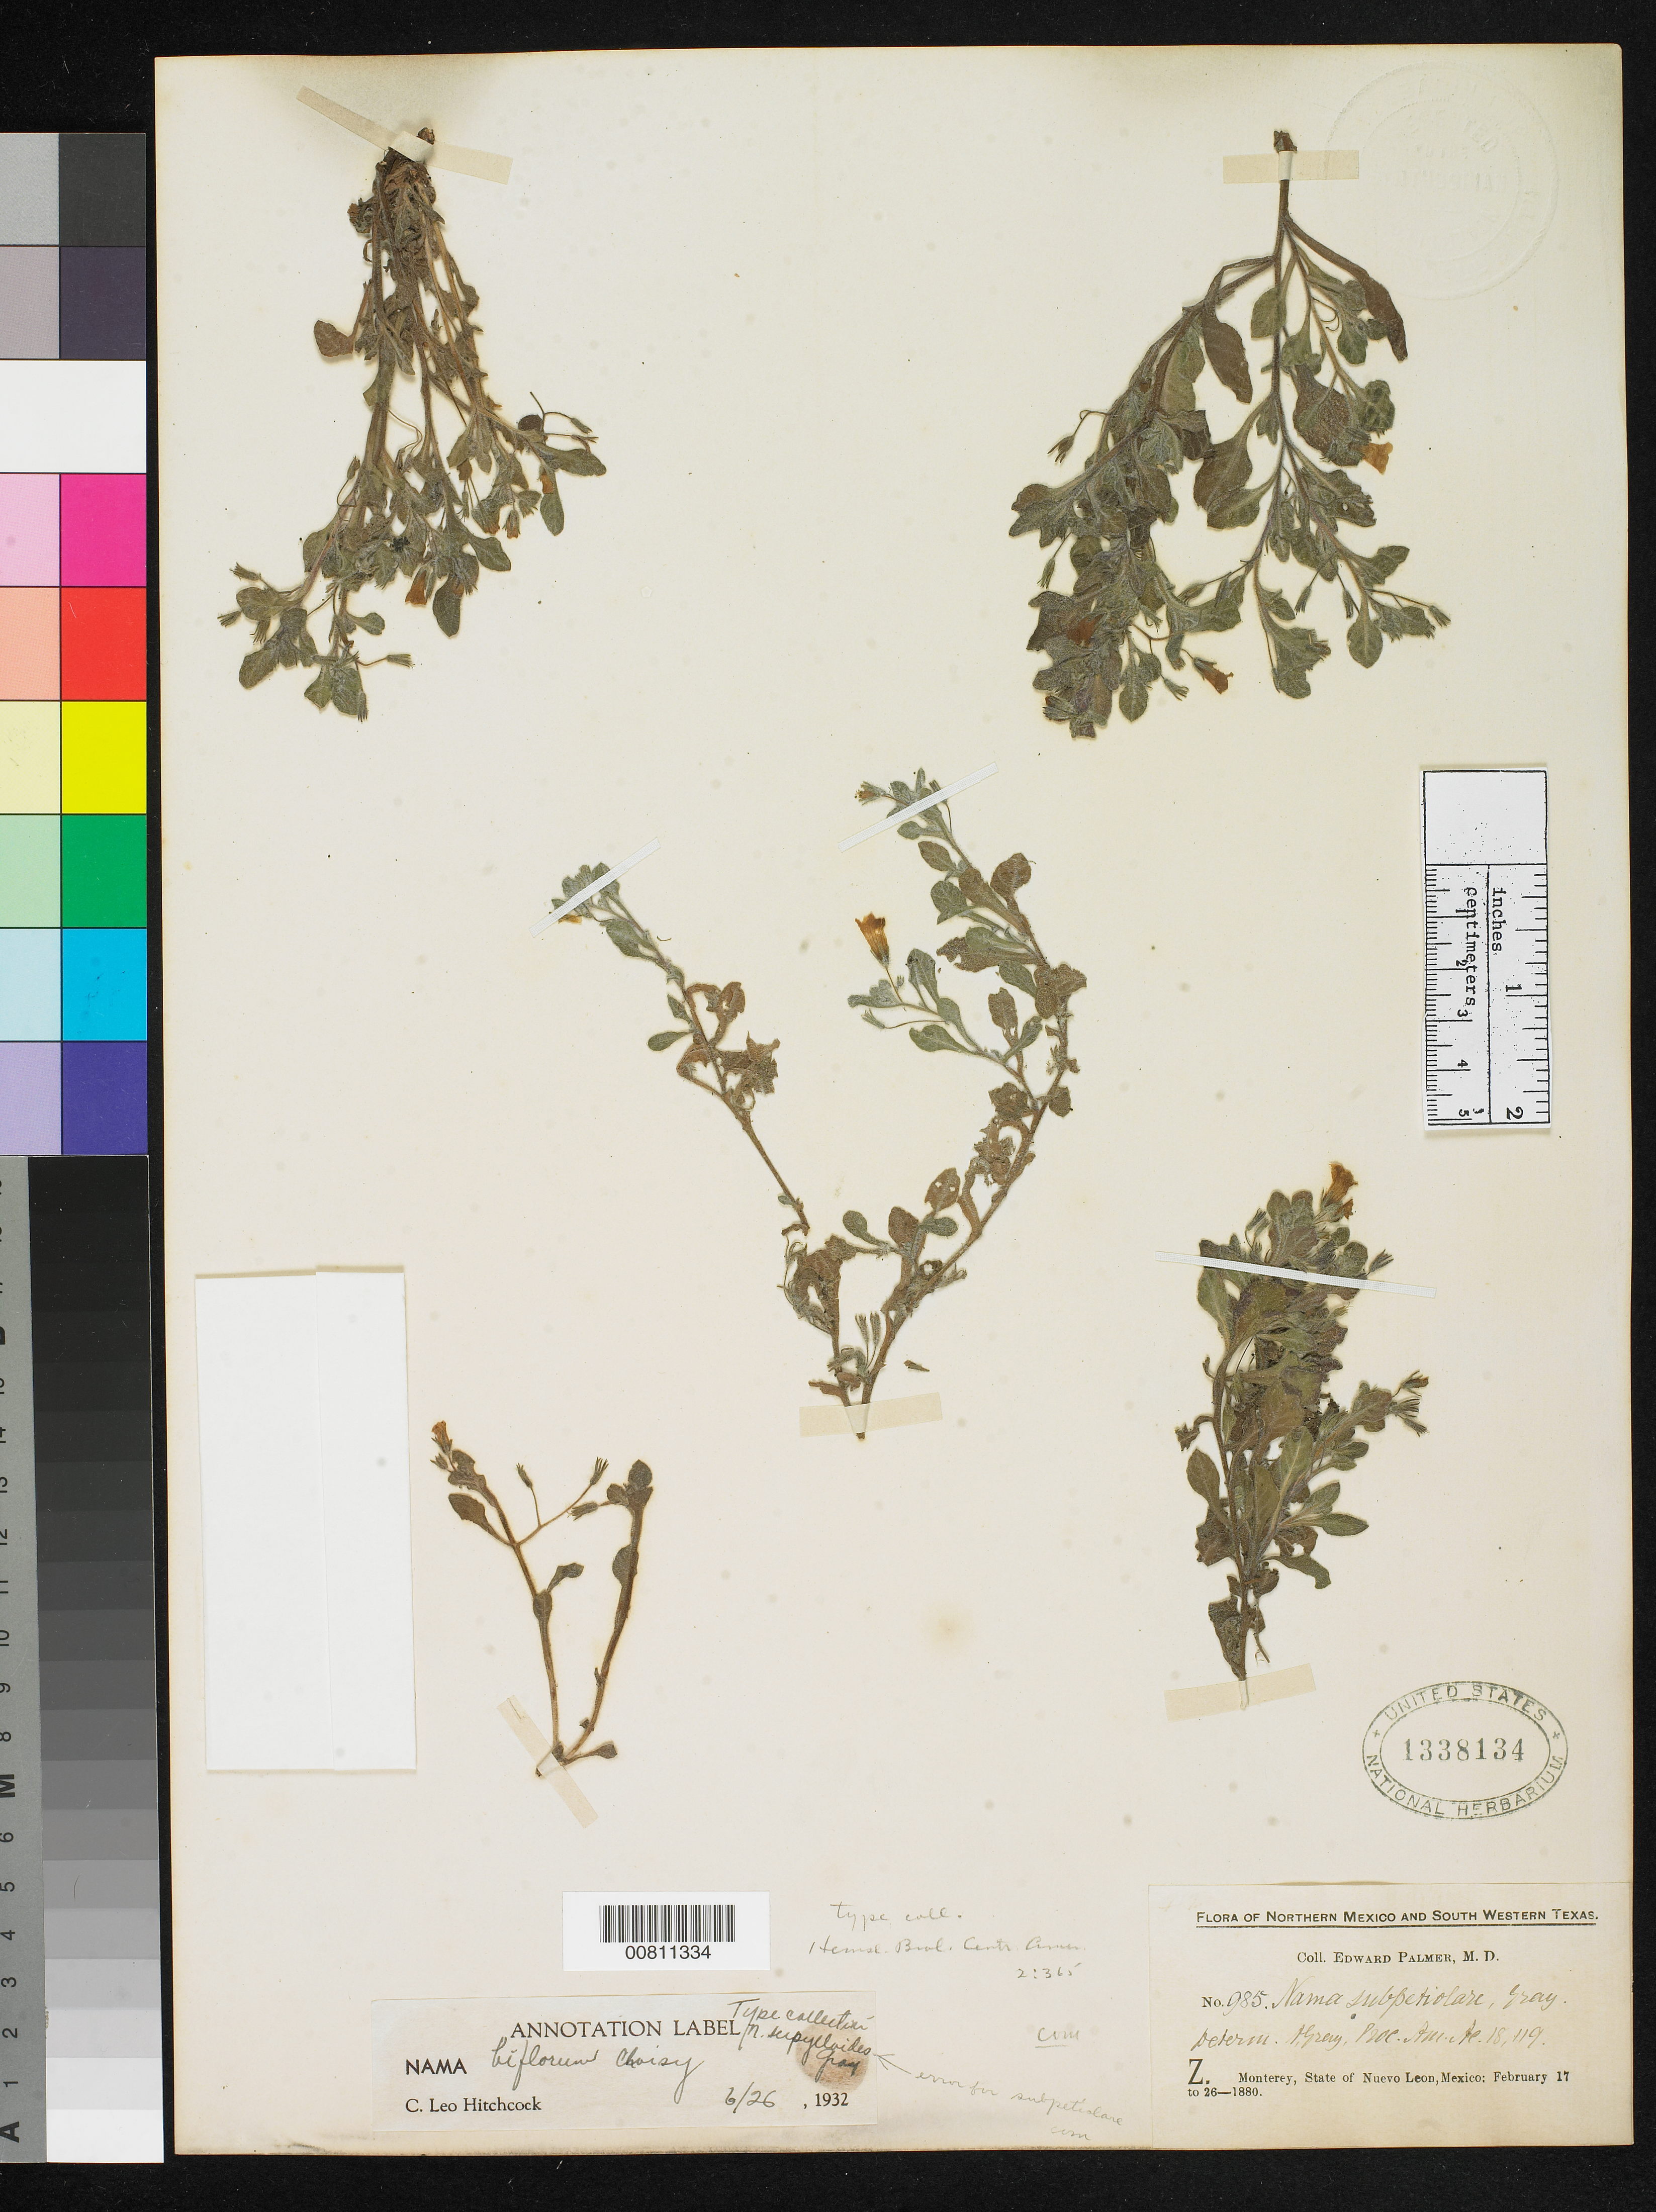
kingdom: Plantae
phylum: Tracheophyta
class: Magnoliopsida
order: Boraginales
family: Namaceae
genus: Nama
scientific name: Nama subpetiolare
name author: A. Gray in Hemsl.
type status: Isotype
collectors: E. Palmer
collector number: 985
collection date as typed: Feb 1880 to -- Oct 1880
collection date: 1880-02/1880-10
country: Mexico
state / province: Nuevo León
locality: Near Monterrey.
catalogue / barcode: US 1338134